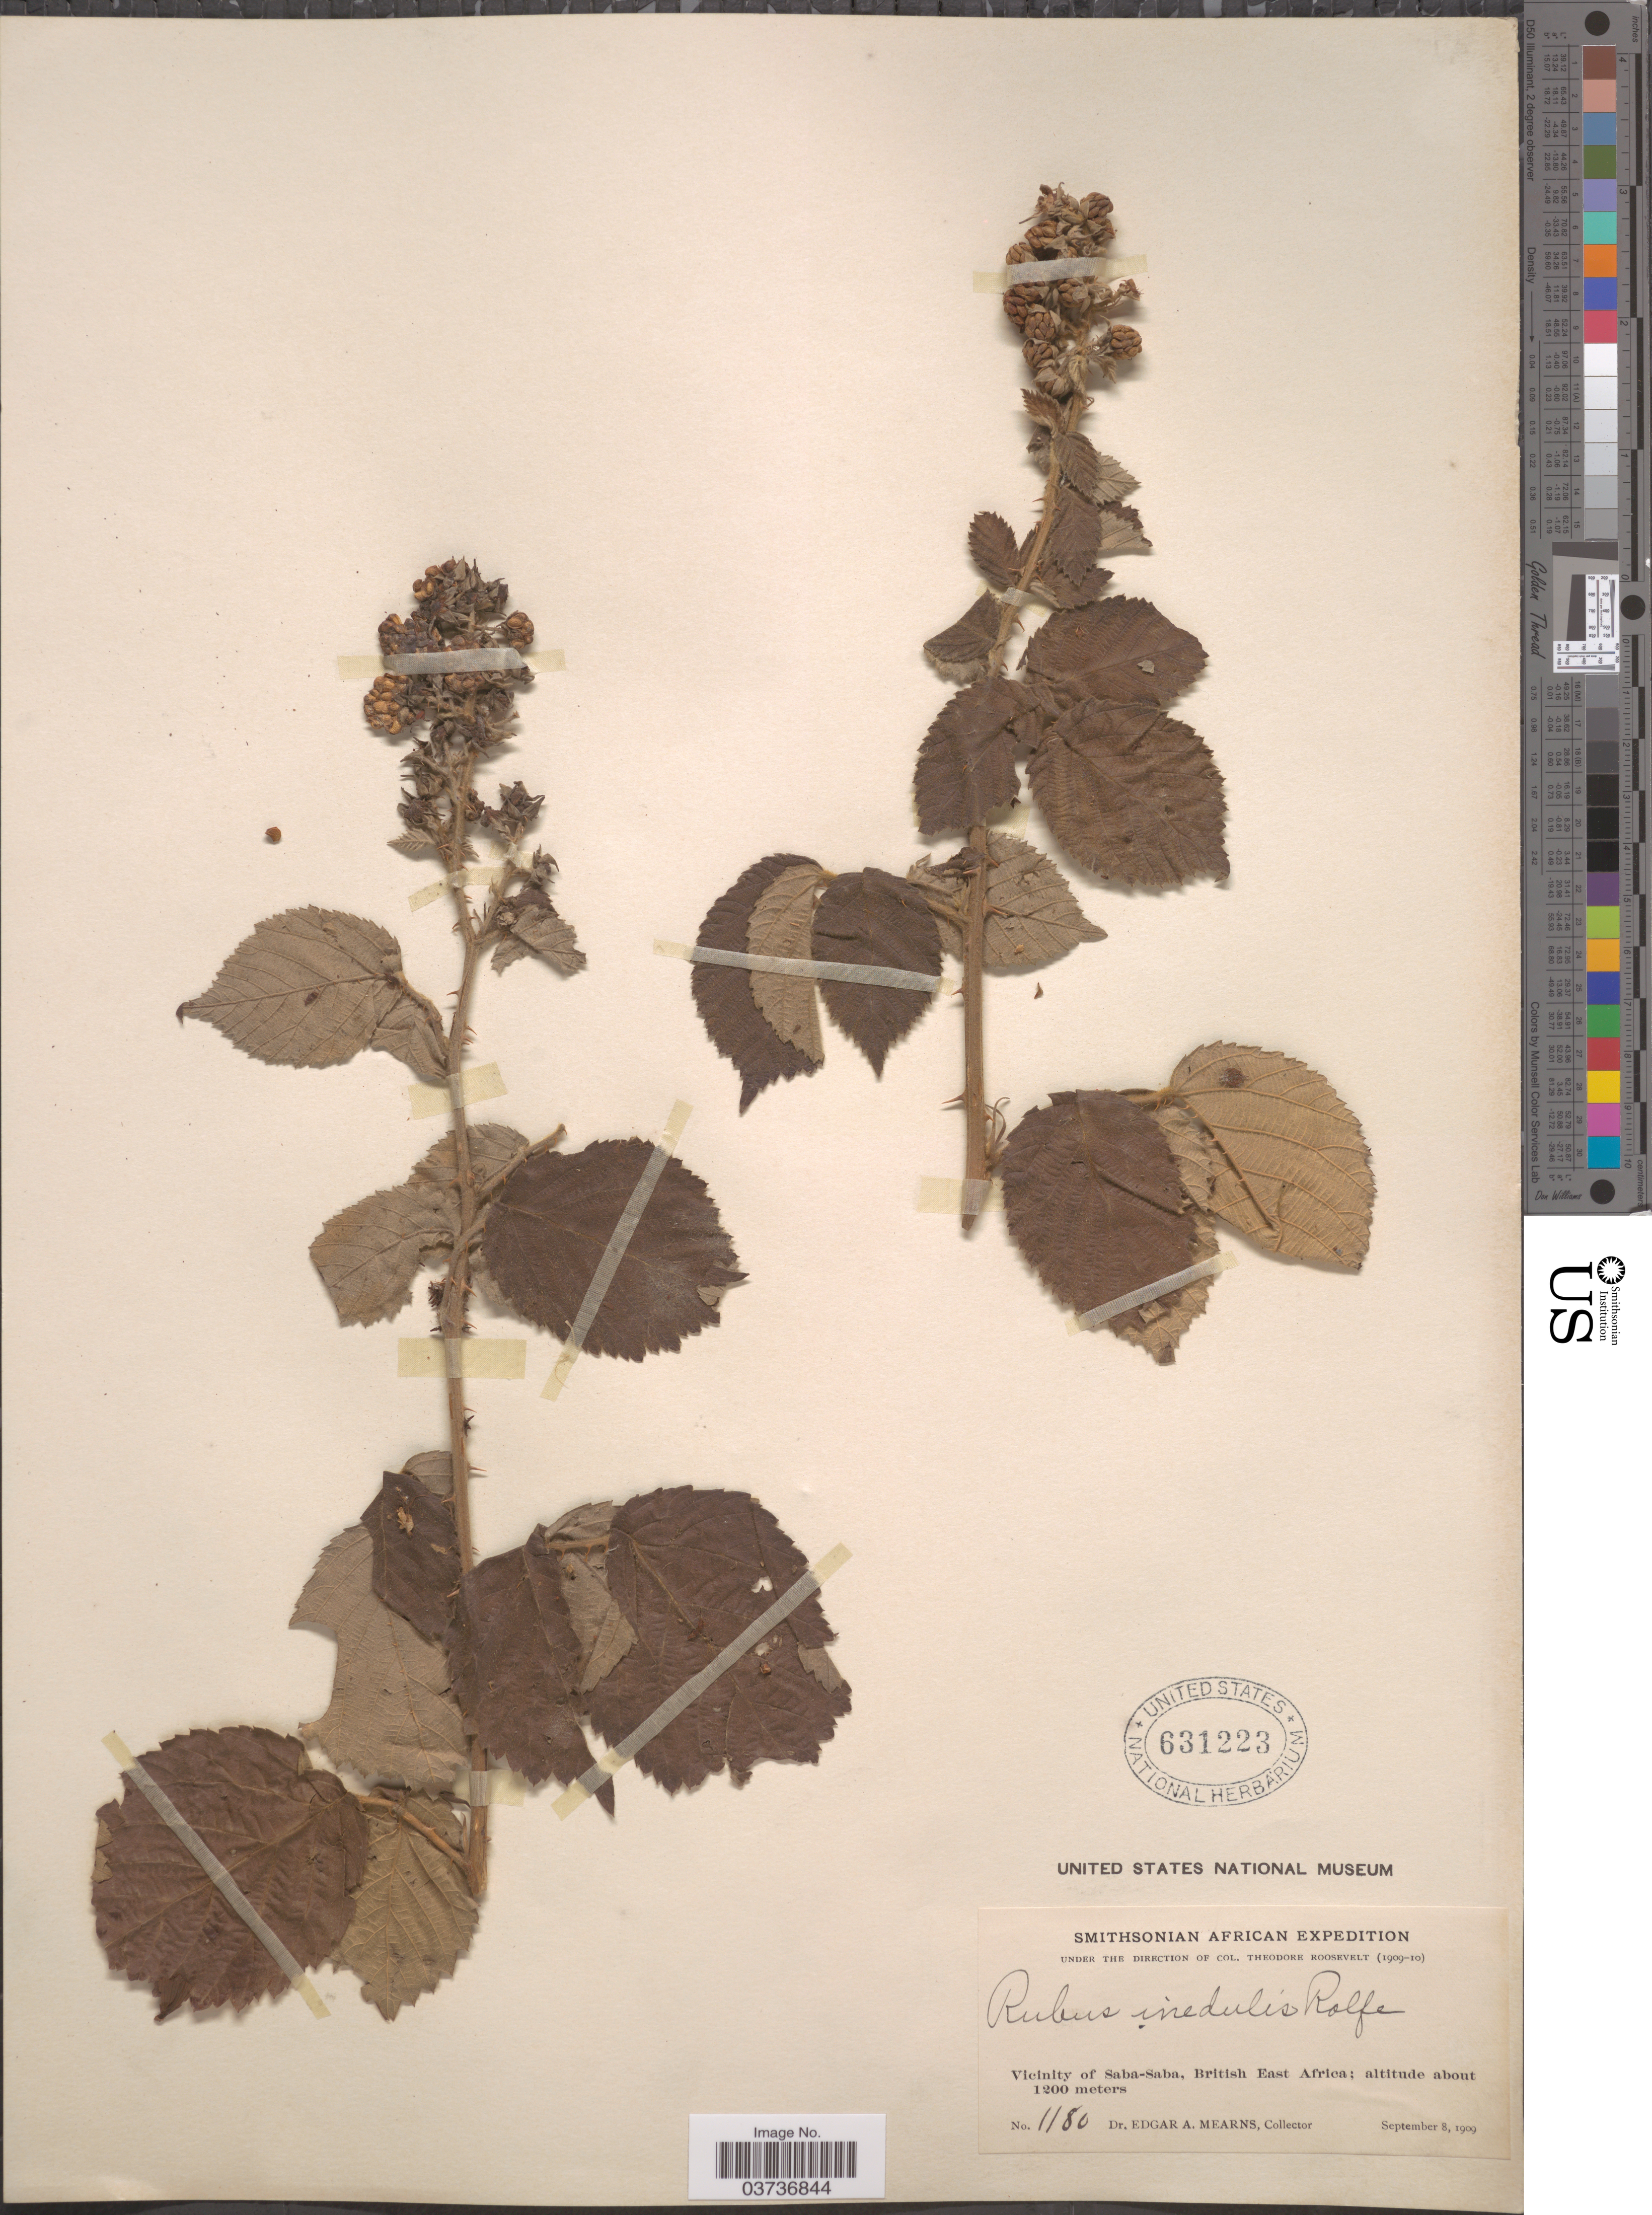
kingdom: Plantae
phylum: Tracheophyta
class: Magnoliopsida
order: Rosales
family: Rosaceae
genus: Rubus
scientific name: Rubus inedulis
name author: Rolfe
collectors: E. A. Mearns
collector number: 1180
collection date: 1909-09-08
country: Kenya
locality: Vicinity of Saba-Saba, British East Africa.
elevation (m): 1200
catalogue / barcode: US 631223